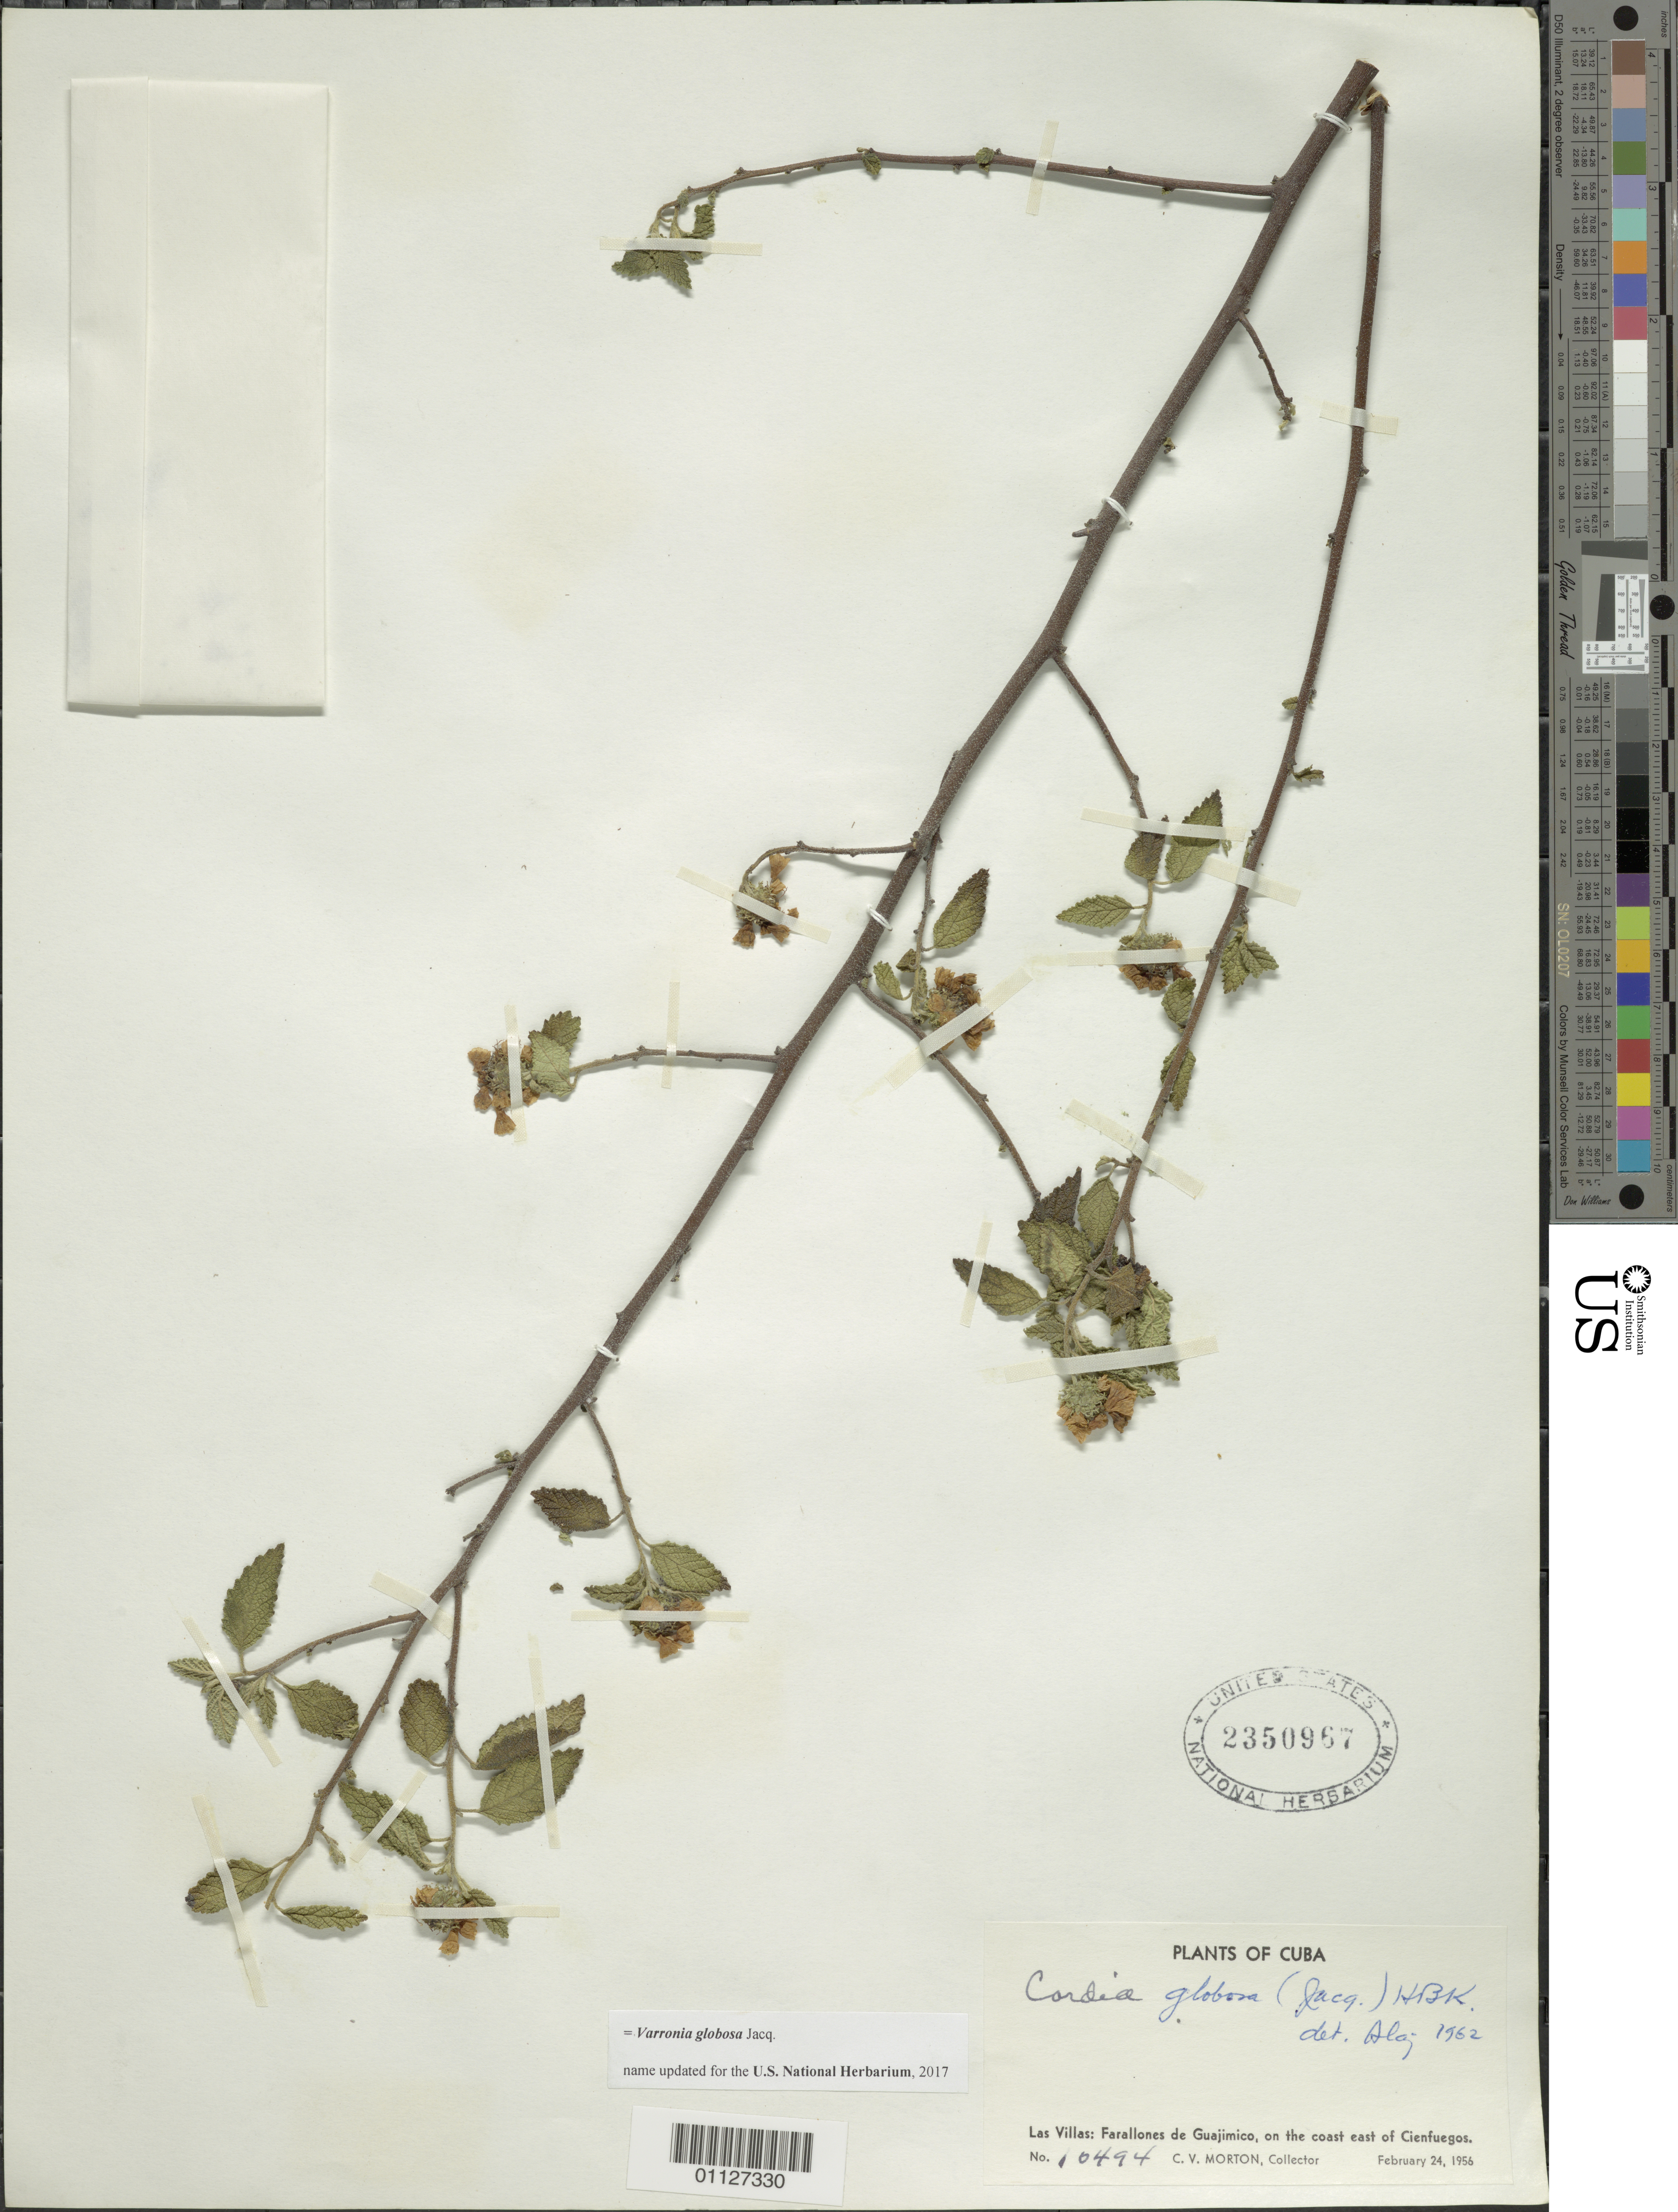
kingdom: Plantae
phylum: Tracheophyta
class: Magnoliopsida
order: Boraginales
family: Cordiaceae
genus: Varronia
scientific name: Varronia globosa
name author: Jacq.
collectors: C. V. Morton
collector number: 10494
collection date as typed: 24 Feb 1956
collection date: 1956-02-24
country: Cuba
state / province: Cienfuegos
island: Cuba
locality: Farallones de Guajimico, on the coast E of Cienfuegos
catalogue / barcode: US 2350967